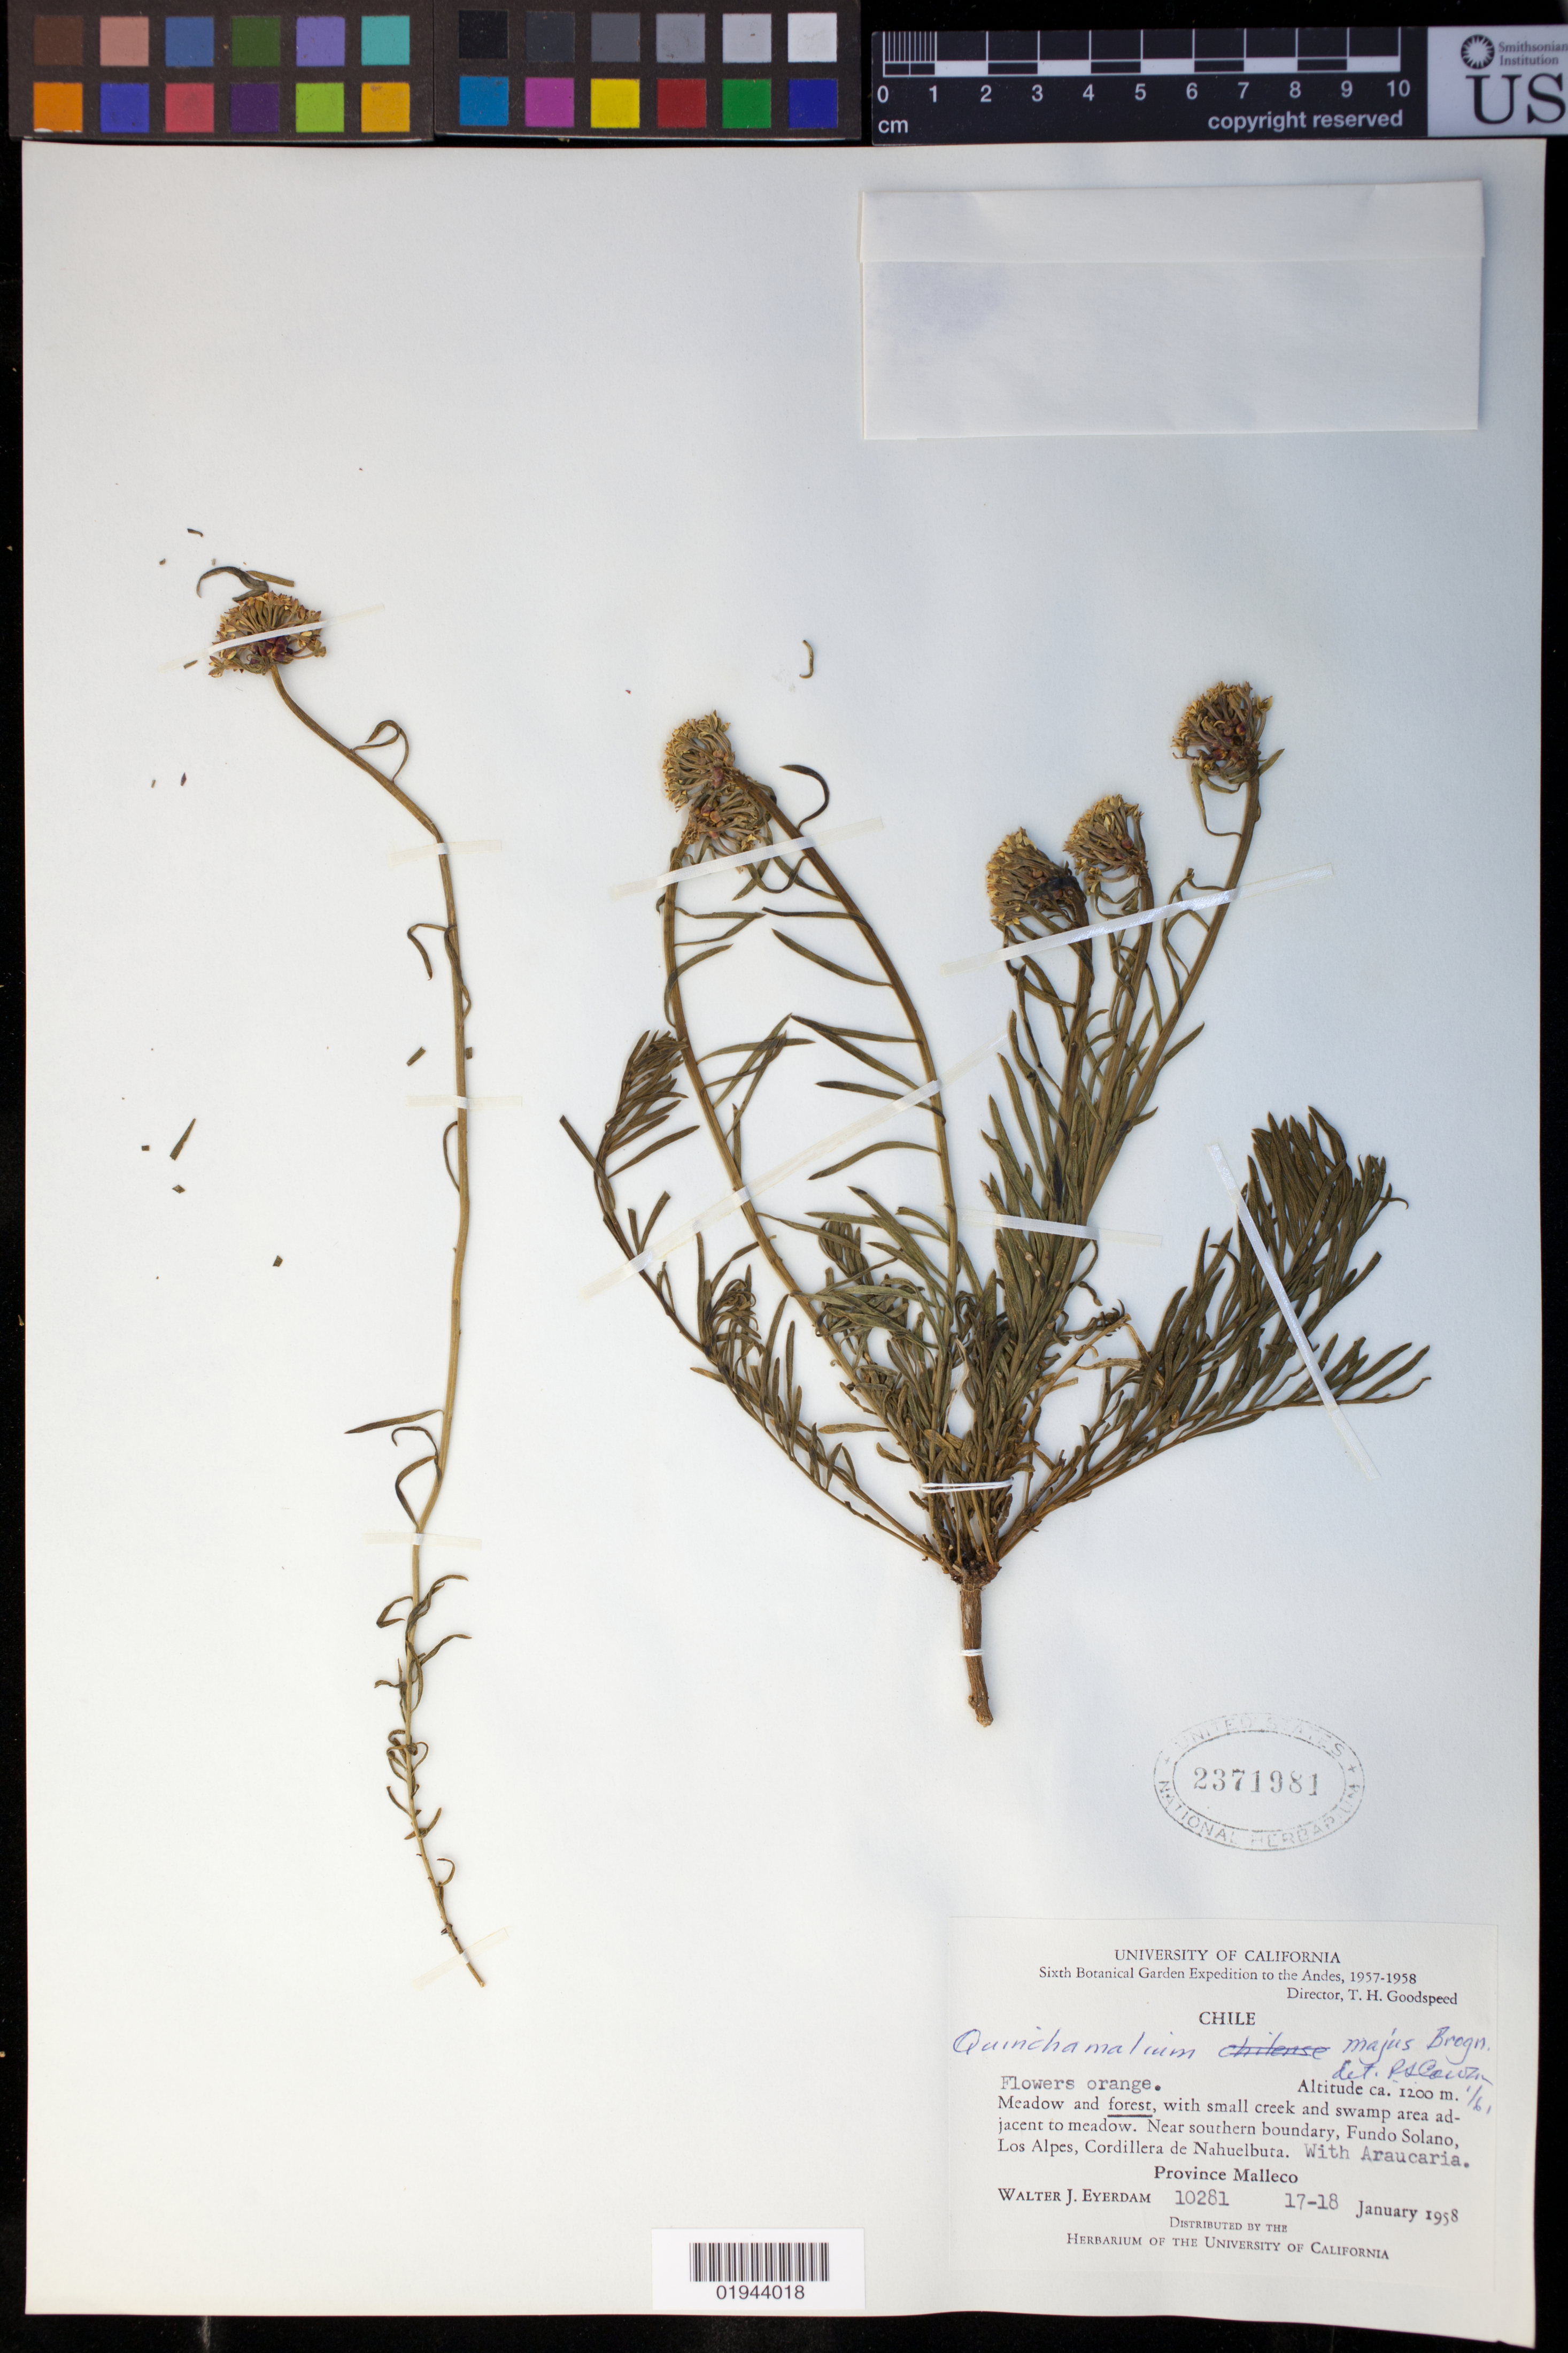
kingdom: Plantae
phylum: Tracheophyta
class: Magnoliopsida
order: Santalales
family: Schoepfiaceae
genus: Quinchamalium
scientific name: Quinchamalium majus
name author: Brongn.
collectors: W. J. Eyerdam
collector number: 10281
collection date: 1958-01-17/1958-01-18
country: Chile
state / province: Bio-Bío (VIII)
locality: Near Southern Boundary, Fundo Solano, Los Alpes, Cordillera de Nahuelbuta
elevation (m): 1200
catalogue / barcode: US 2371981